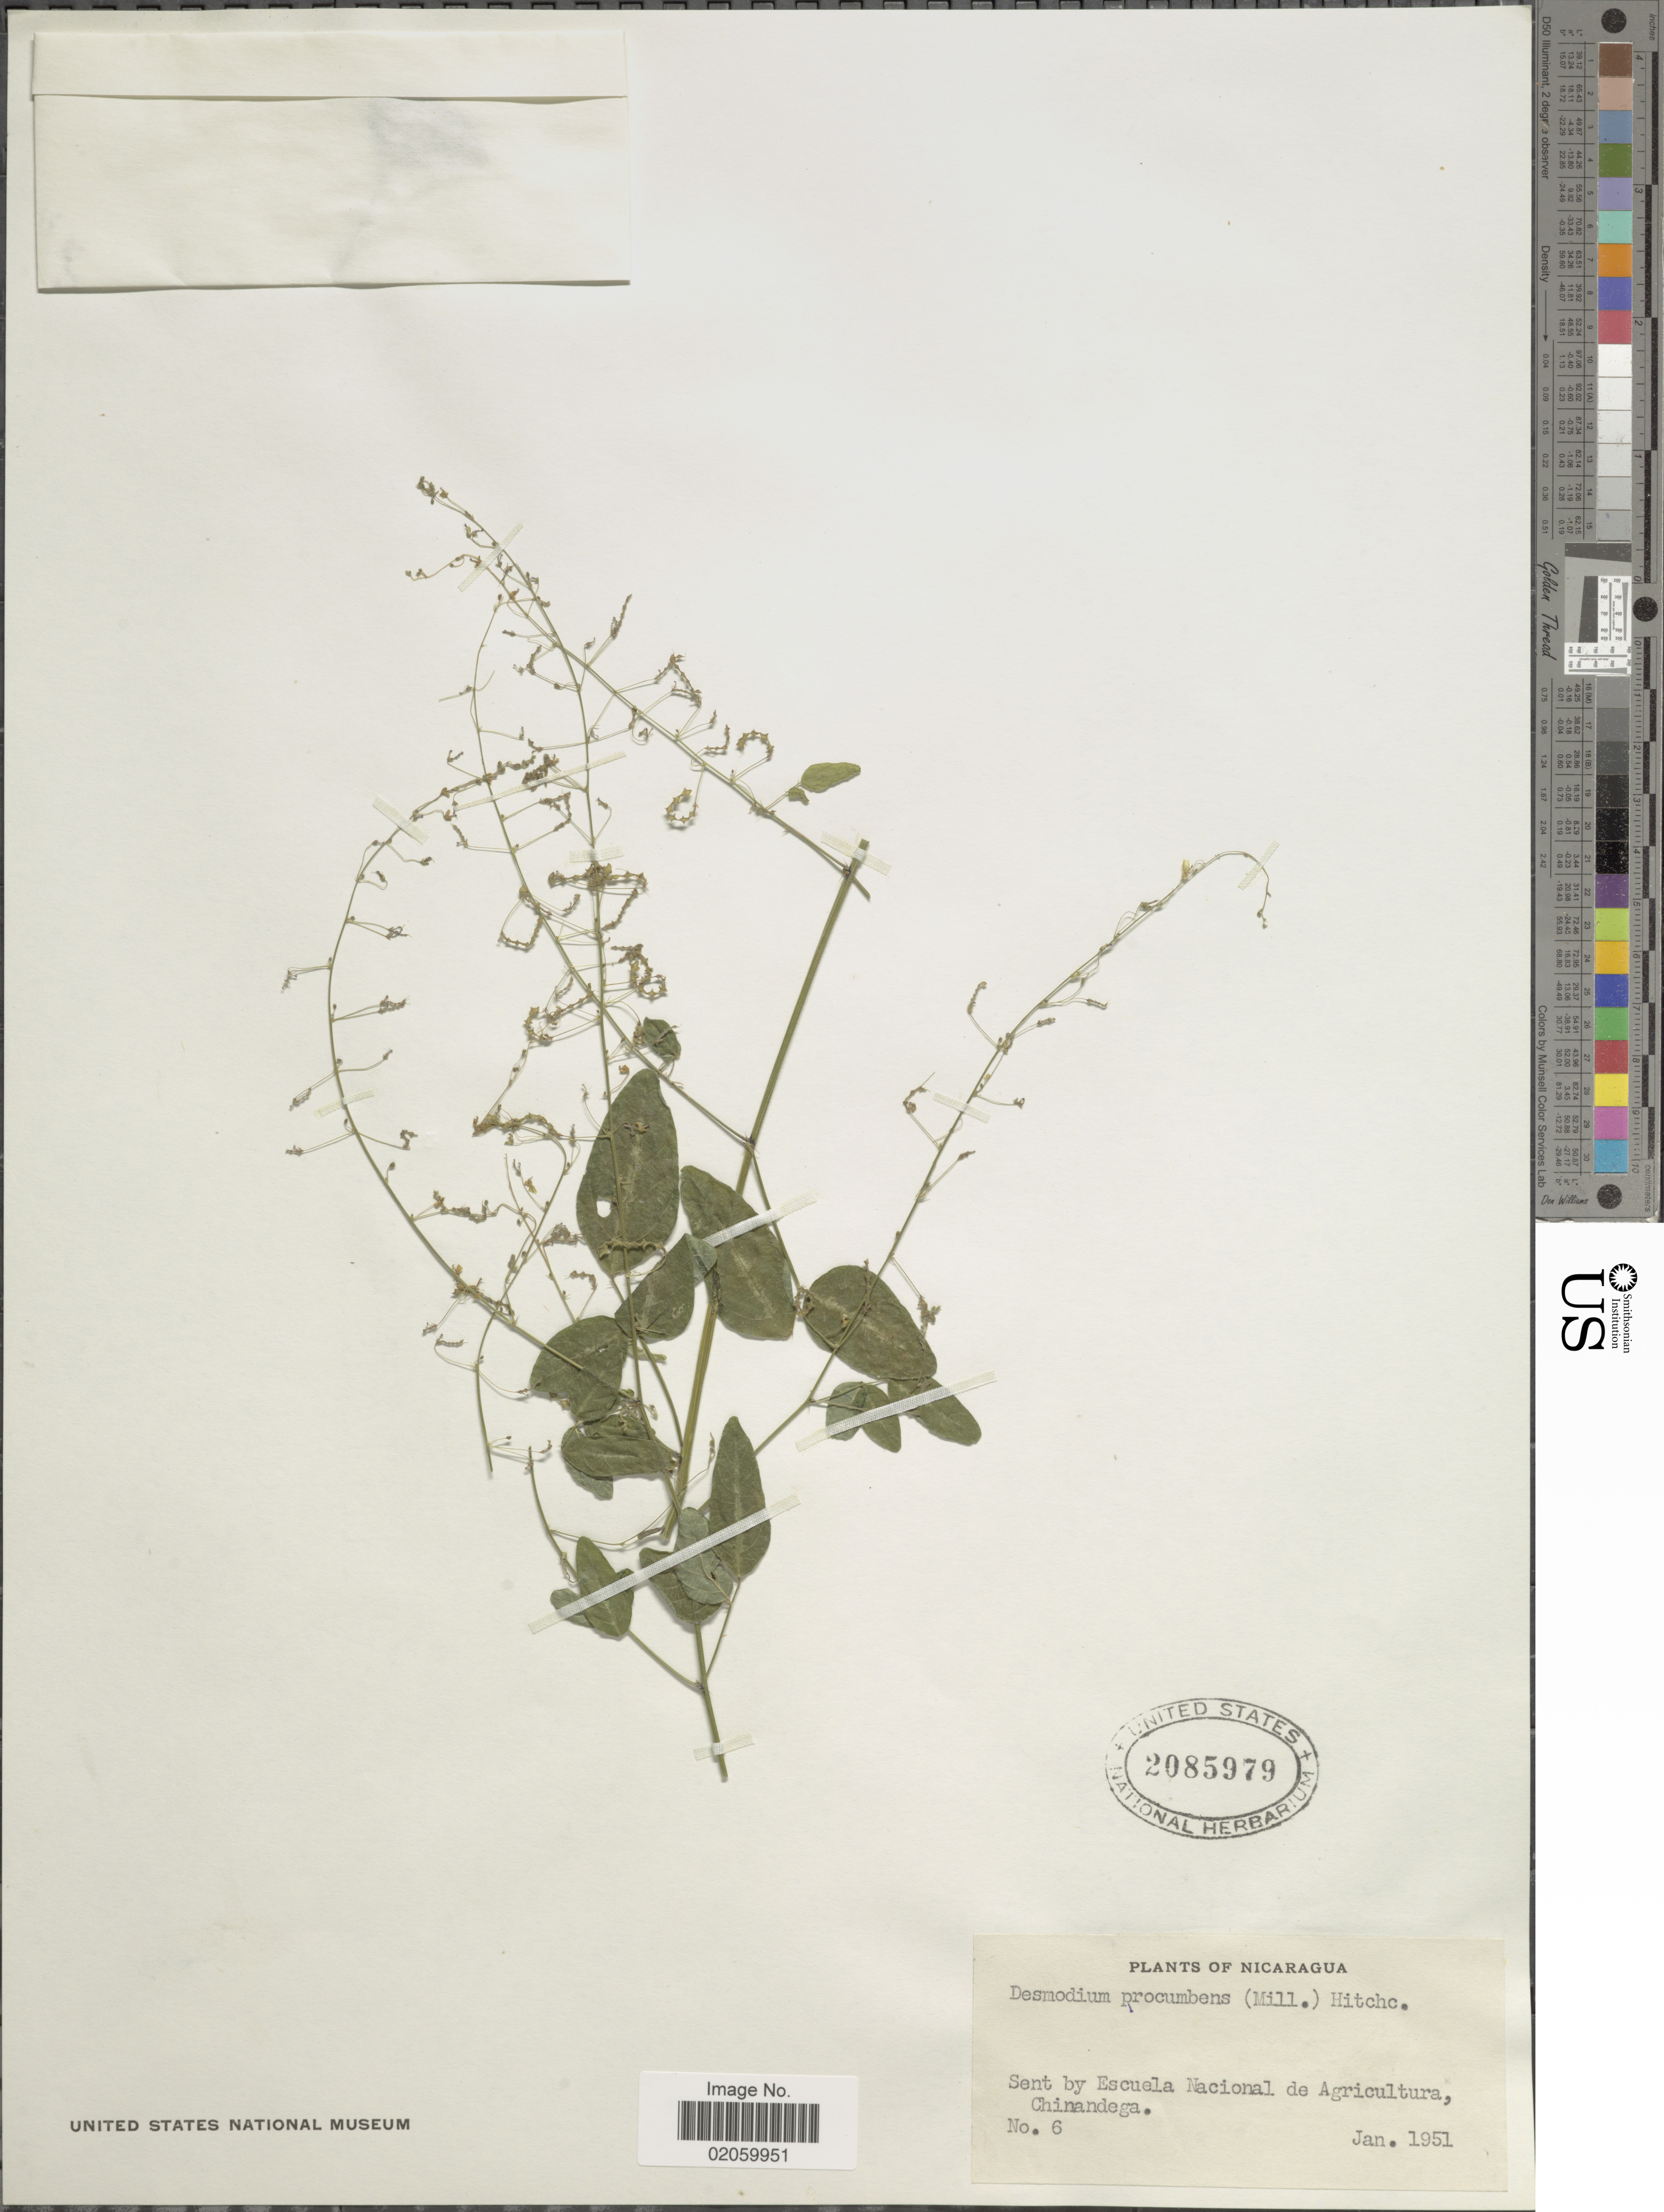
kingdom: Plantae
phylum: Tracheophyta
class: Magnoliopsida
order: Fabales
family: Fabaceae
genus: Desmodium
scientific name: Desmodium procumbens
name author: (Mill.) Hitchc.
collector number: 6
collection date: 1951-01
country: Nicaragua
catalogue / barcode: US 2085979